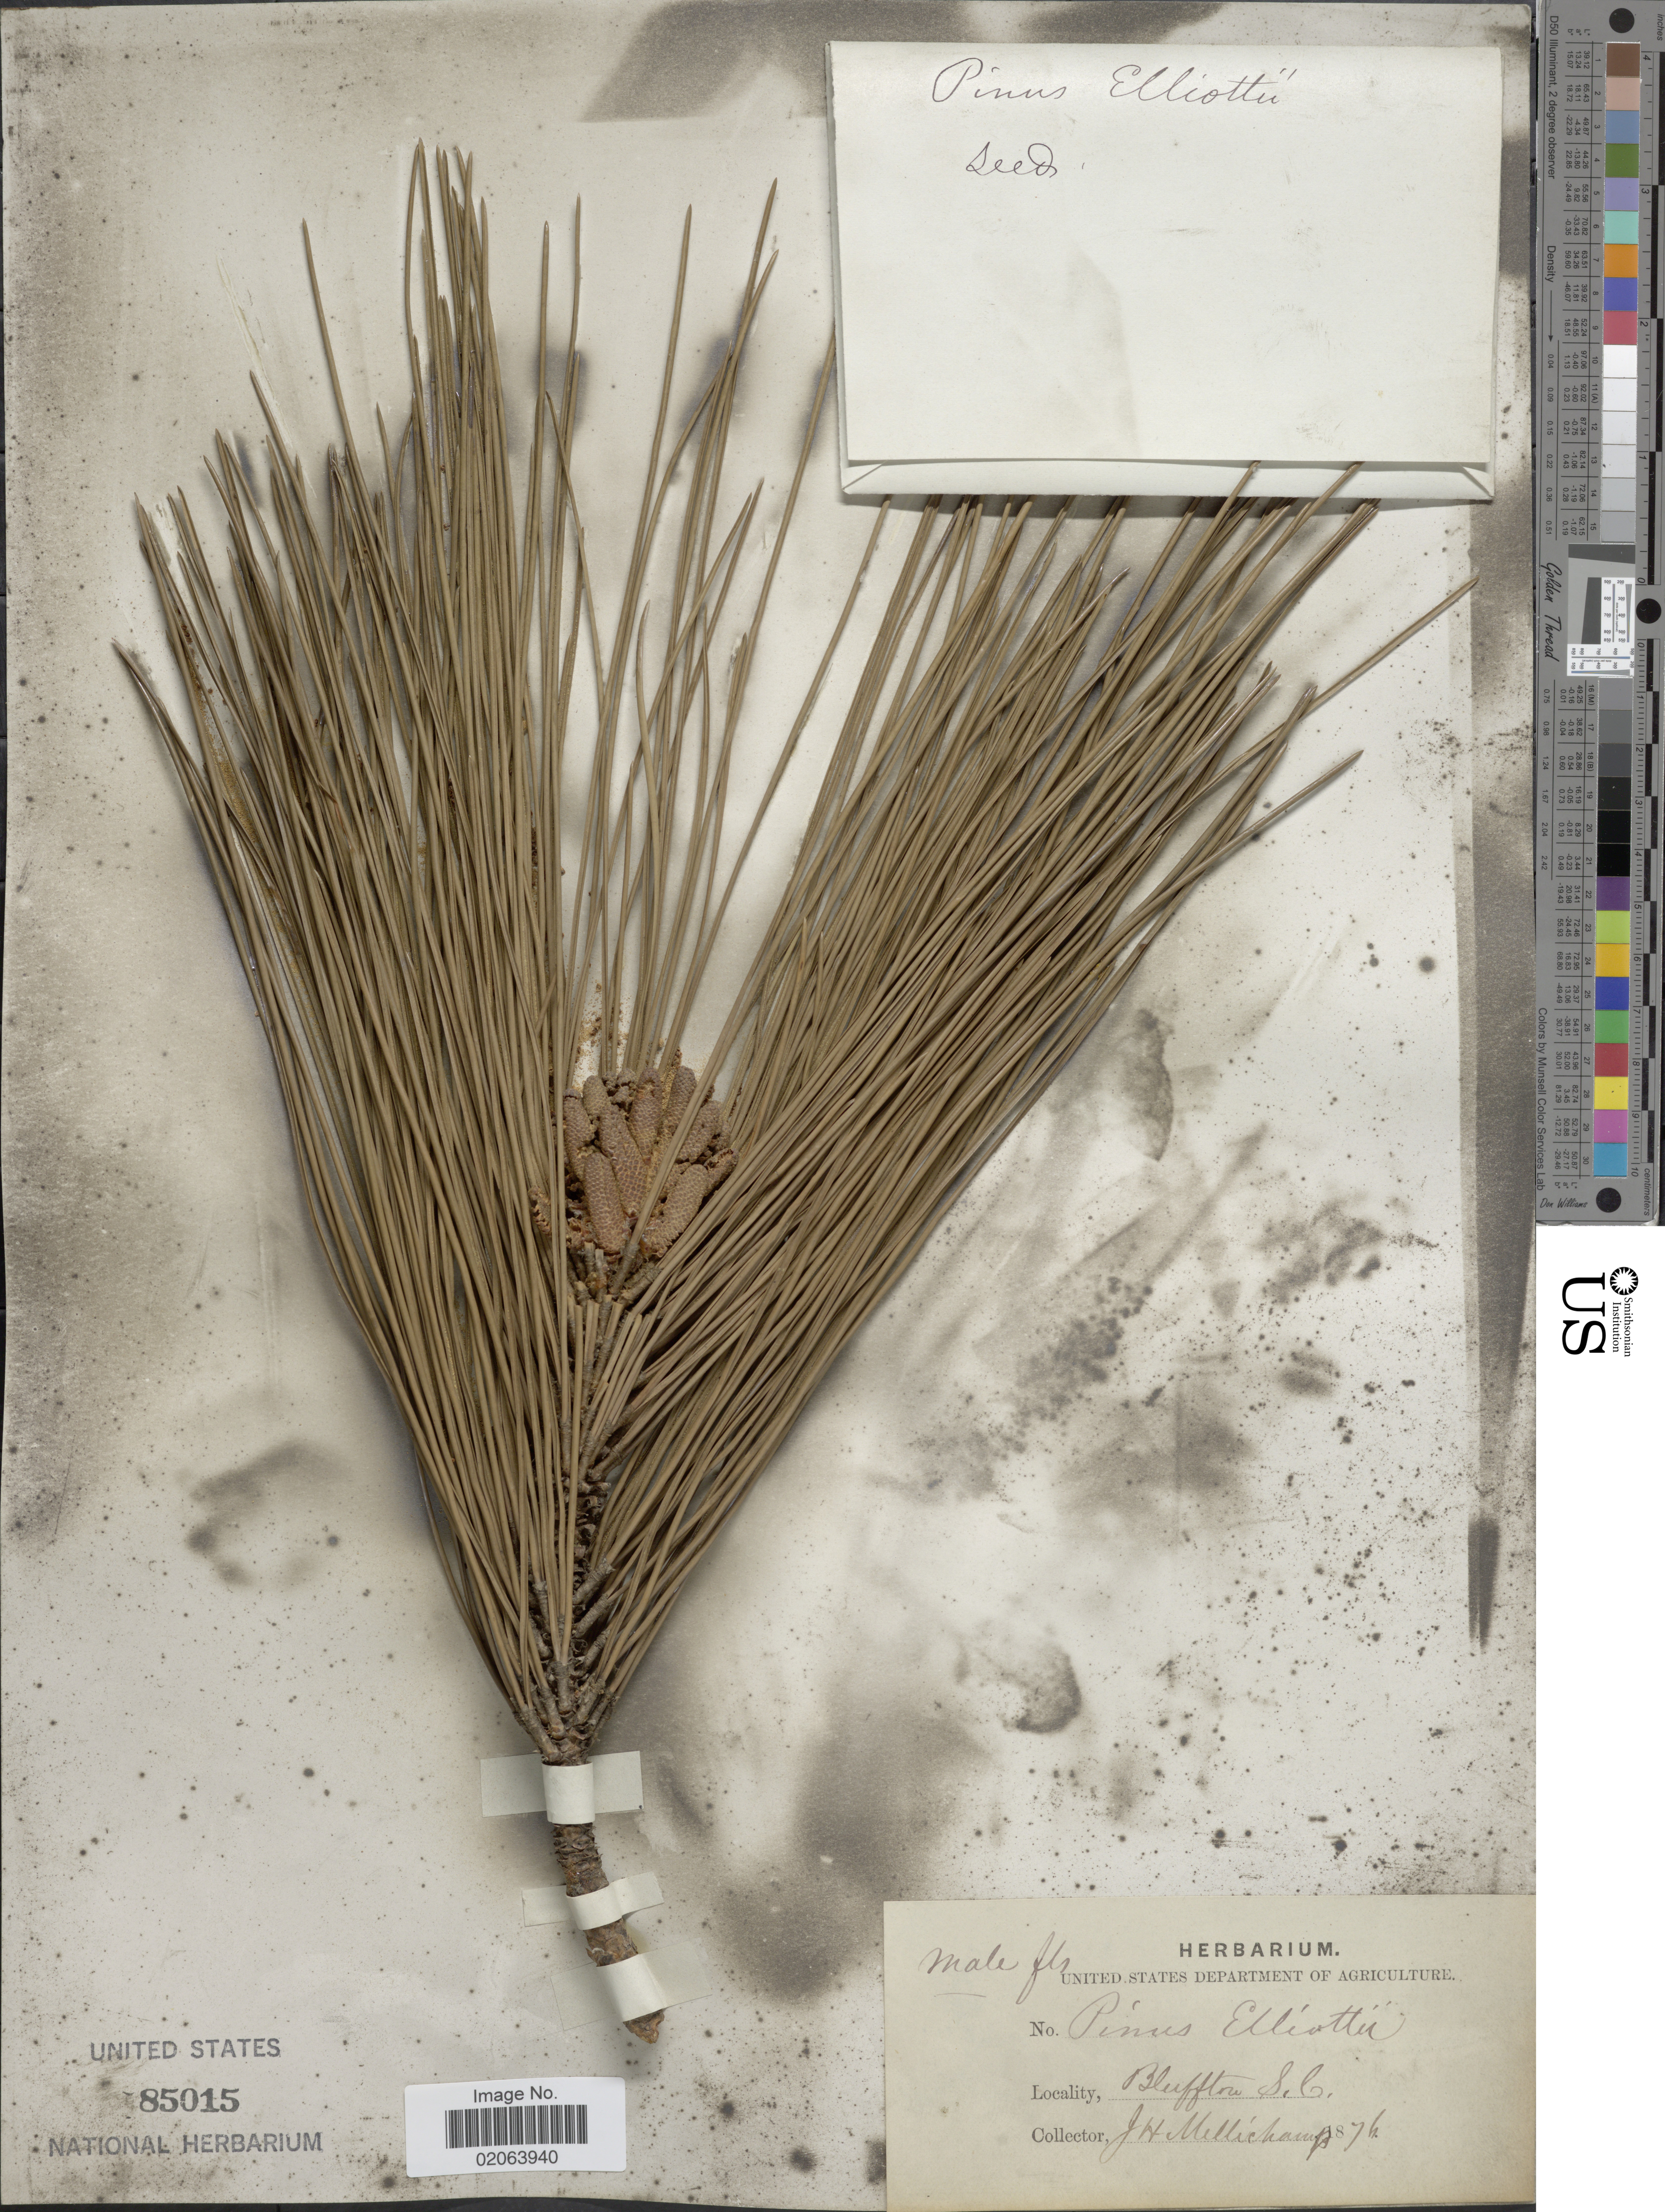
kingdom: Plantae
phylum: Tracheophyta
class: Pinopsida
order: Pinales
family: Pinaceae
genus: Pinus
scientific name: Pinus elliottii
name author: Engelm.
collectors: J. H. Mellichamp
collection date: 1876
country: United States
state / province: South Carolina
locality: Bluffton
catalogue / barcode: US 85015